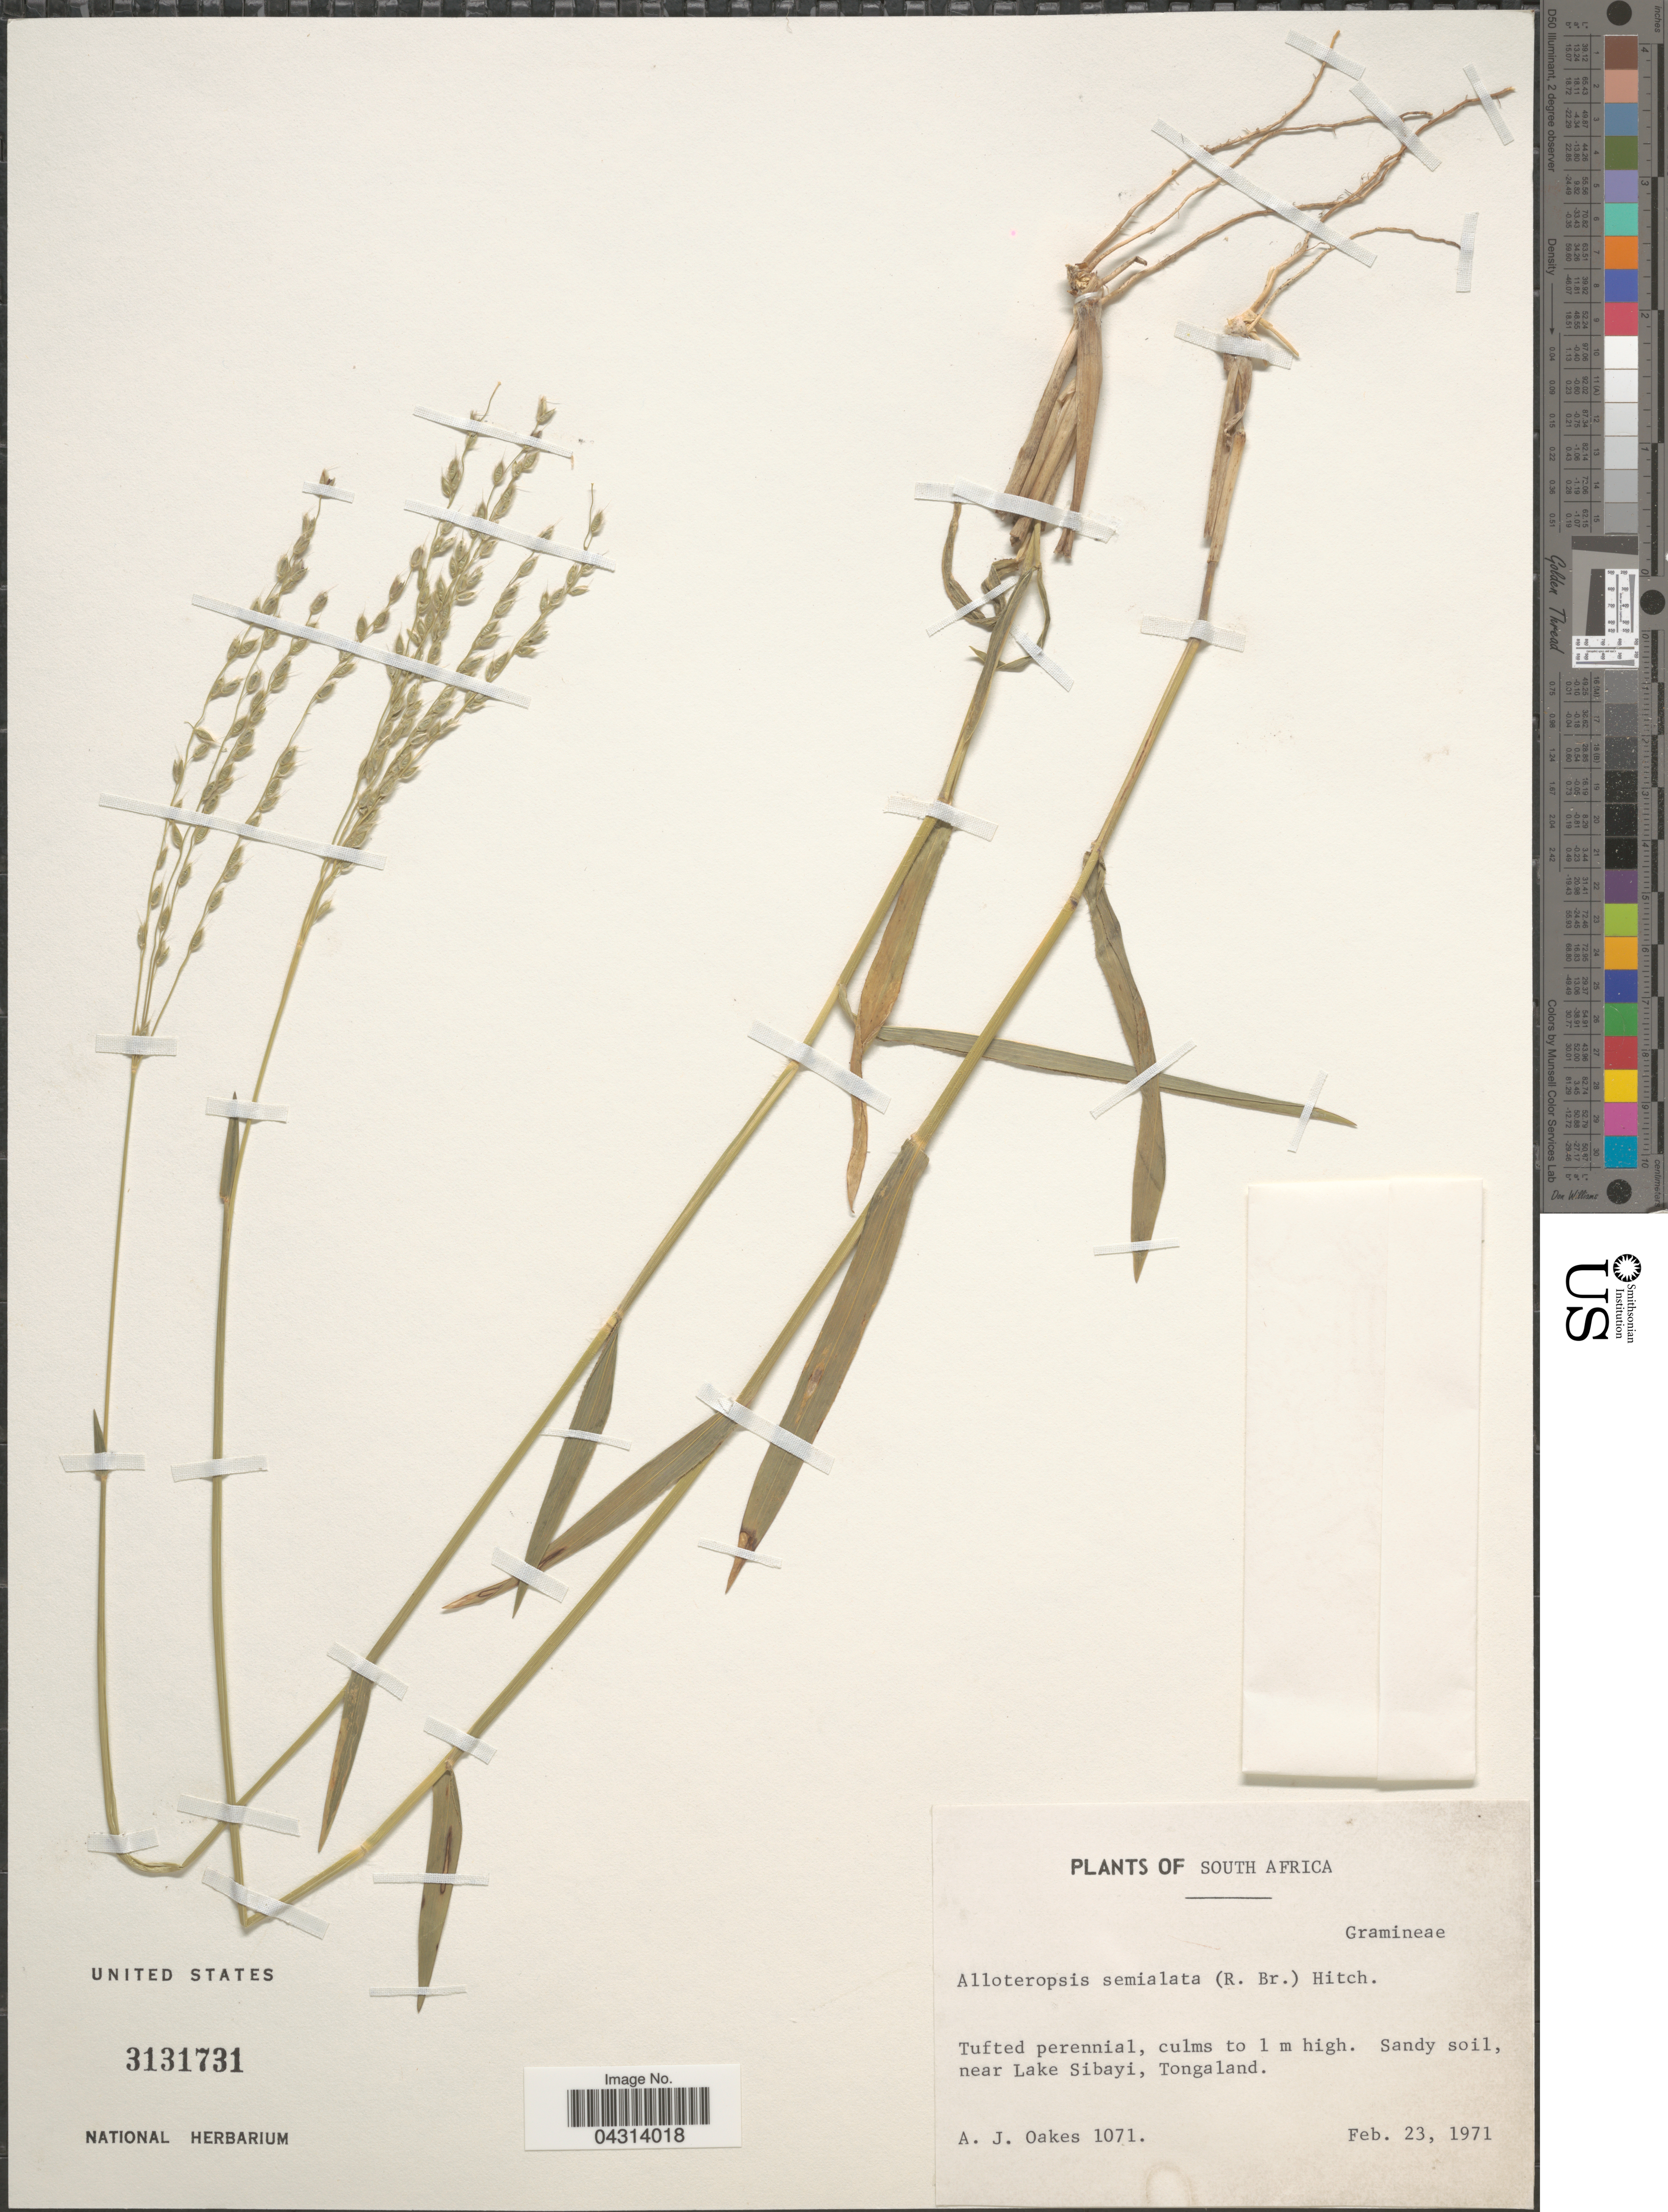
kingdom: Plantae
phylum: Tracheophyta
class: Liliopsida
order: Poales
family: Poaceae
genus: Alloteropsis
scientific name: Alloteropsis semialata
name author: (R. Br.) Hitchc.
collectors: A. Oakes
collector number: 1071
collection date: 1971-02-23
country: South Africa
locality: Sandy soil, near Lake Sibayi, Tongaland.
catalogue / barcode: US 3131731